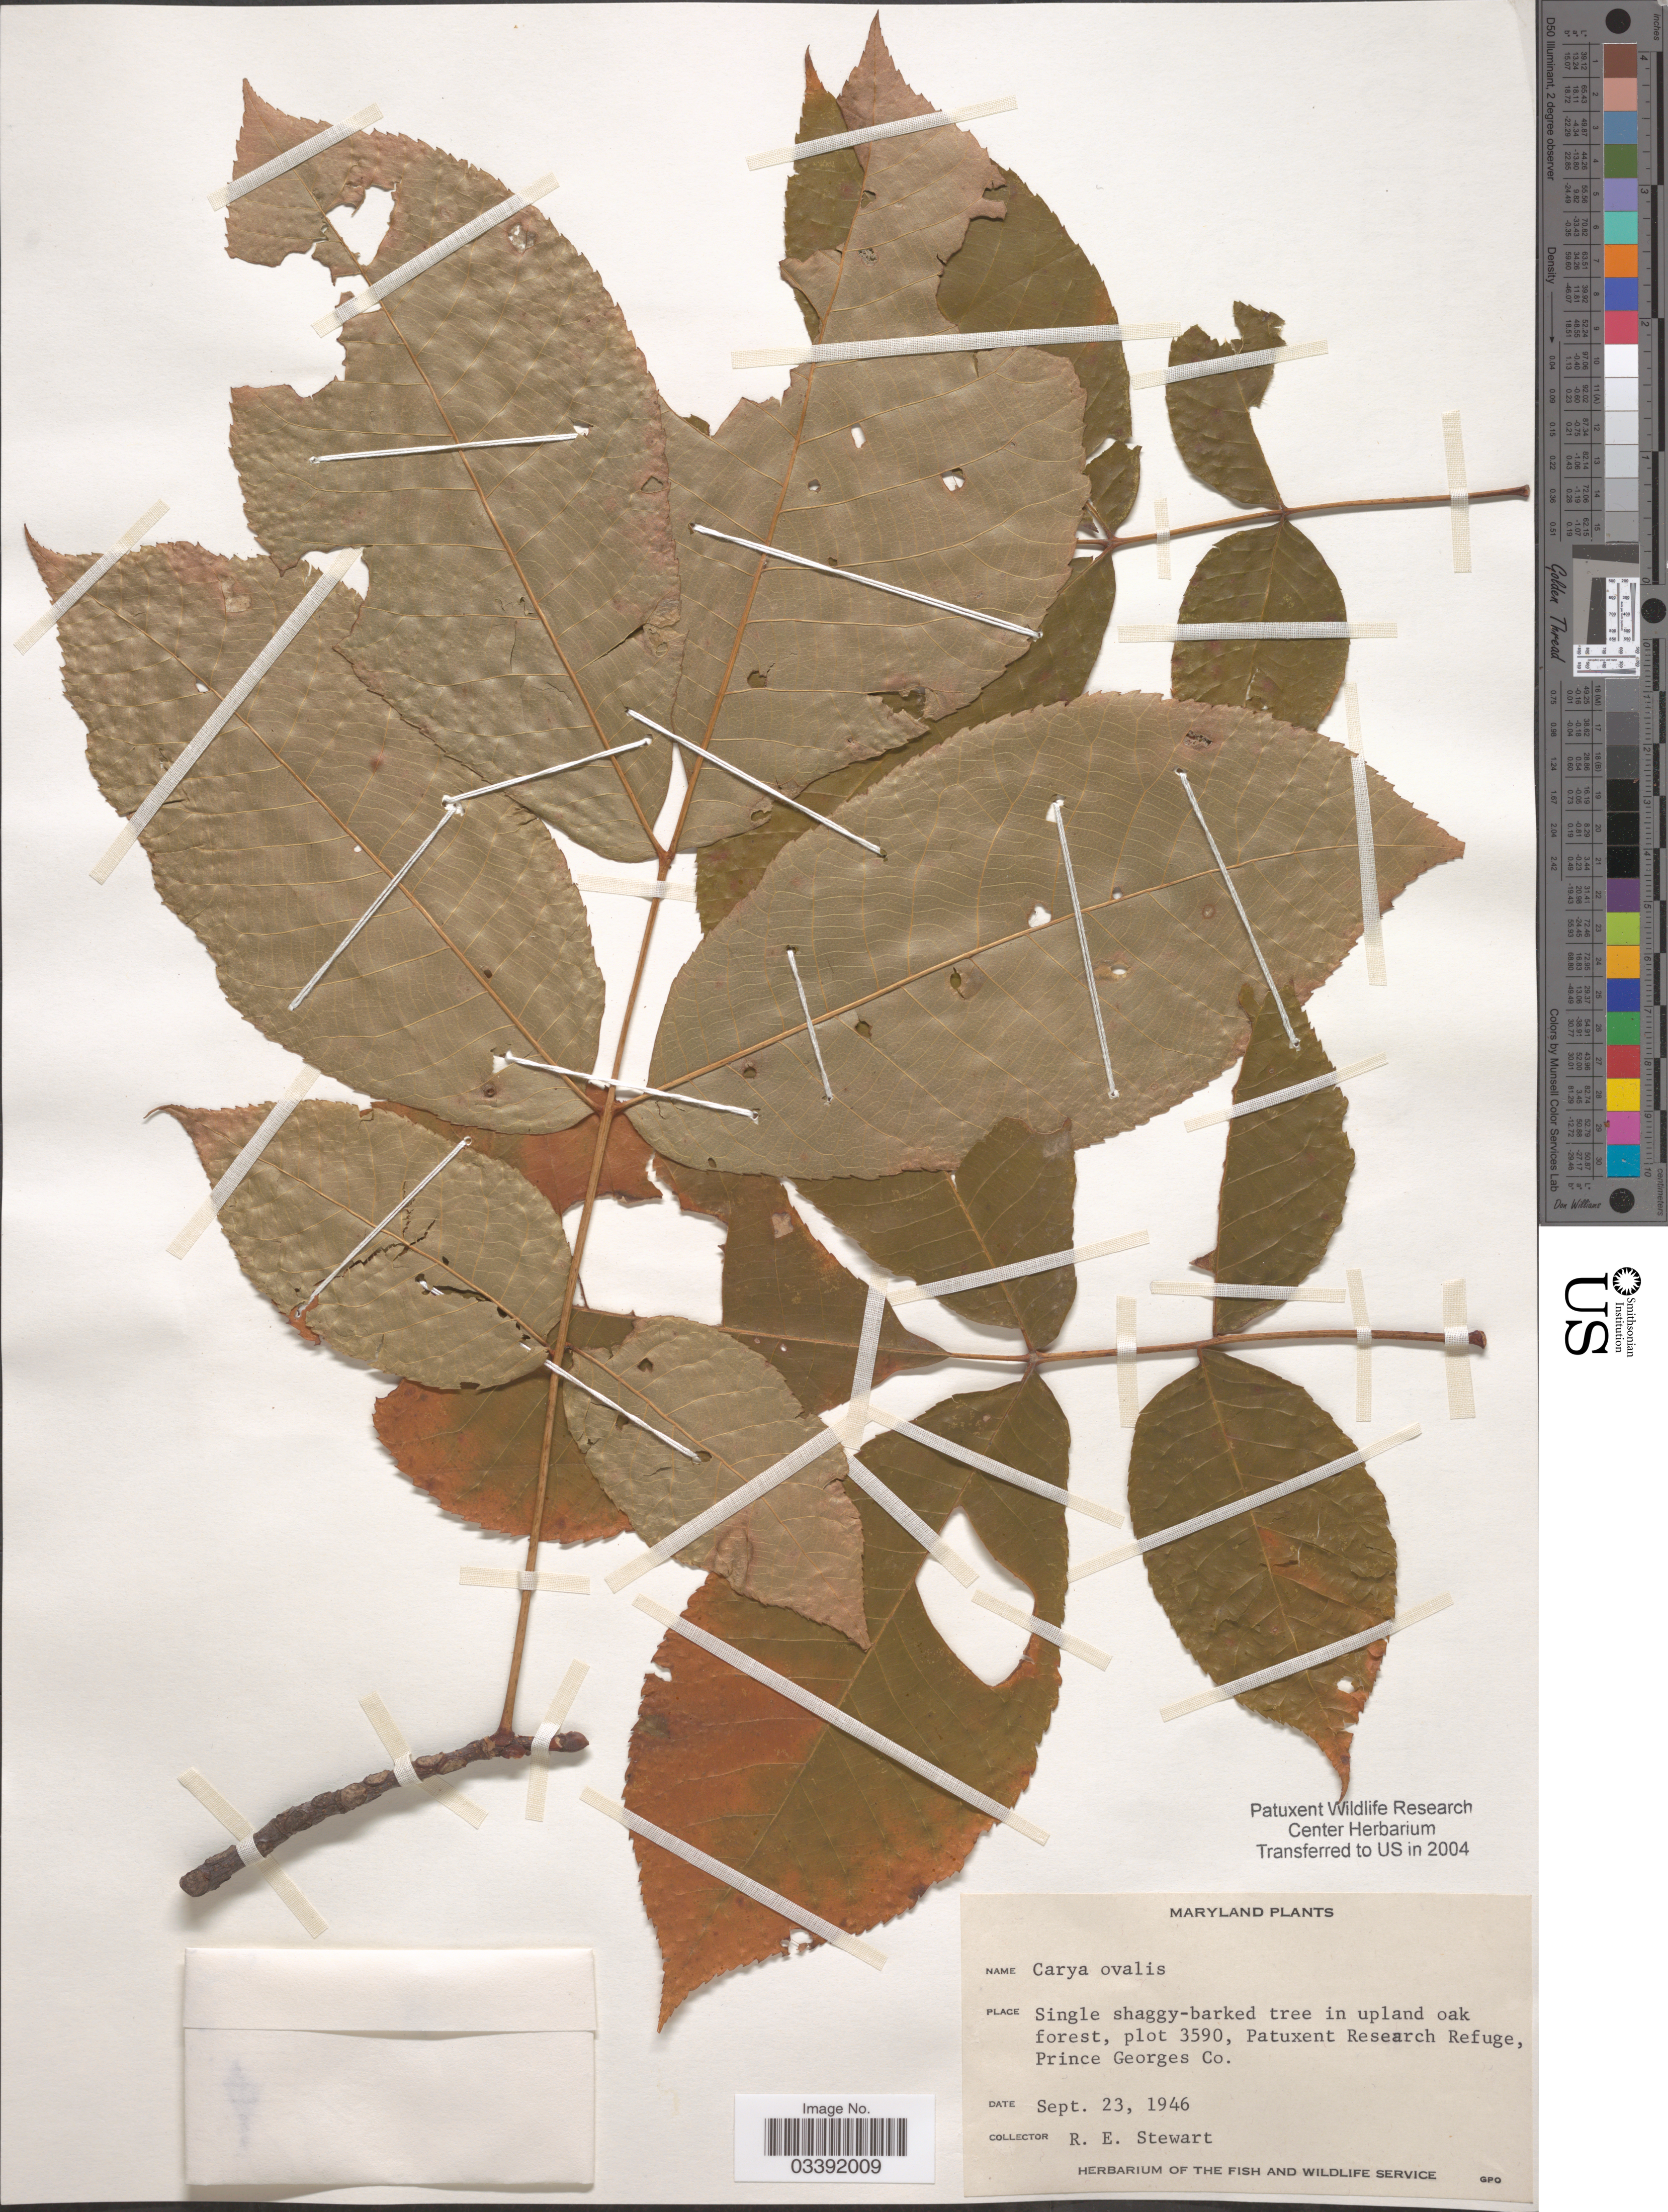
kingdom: Plantae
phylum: Tracheophyta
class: Magnoliopsida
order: Fagales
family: Juglandaceae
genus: Carya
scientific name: Carya ovalis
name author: (Wangenh.) Sarg.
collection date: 1946-09-23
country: United States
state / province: Maryland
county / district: Prince George's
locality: Single shaggy-barked tree in upland oak forest, plot 3590, Patuxent Research Refuge, Prince Georges Co.